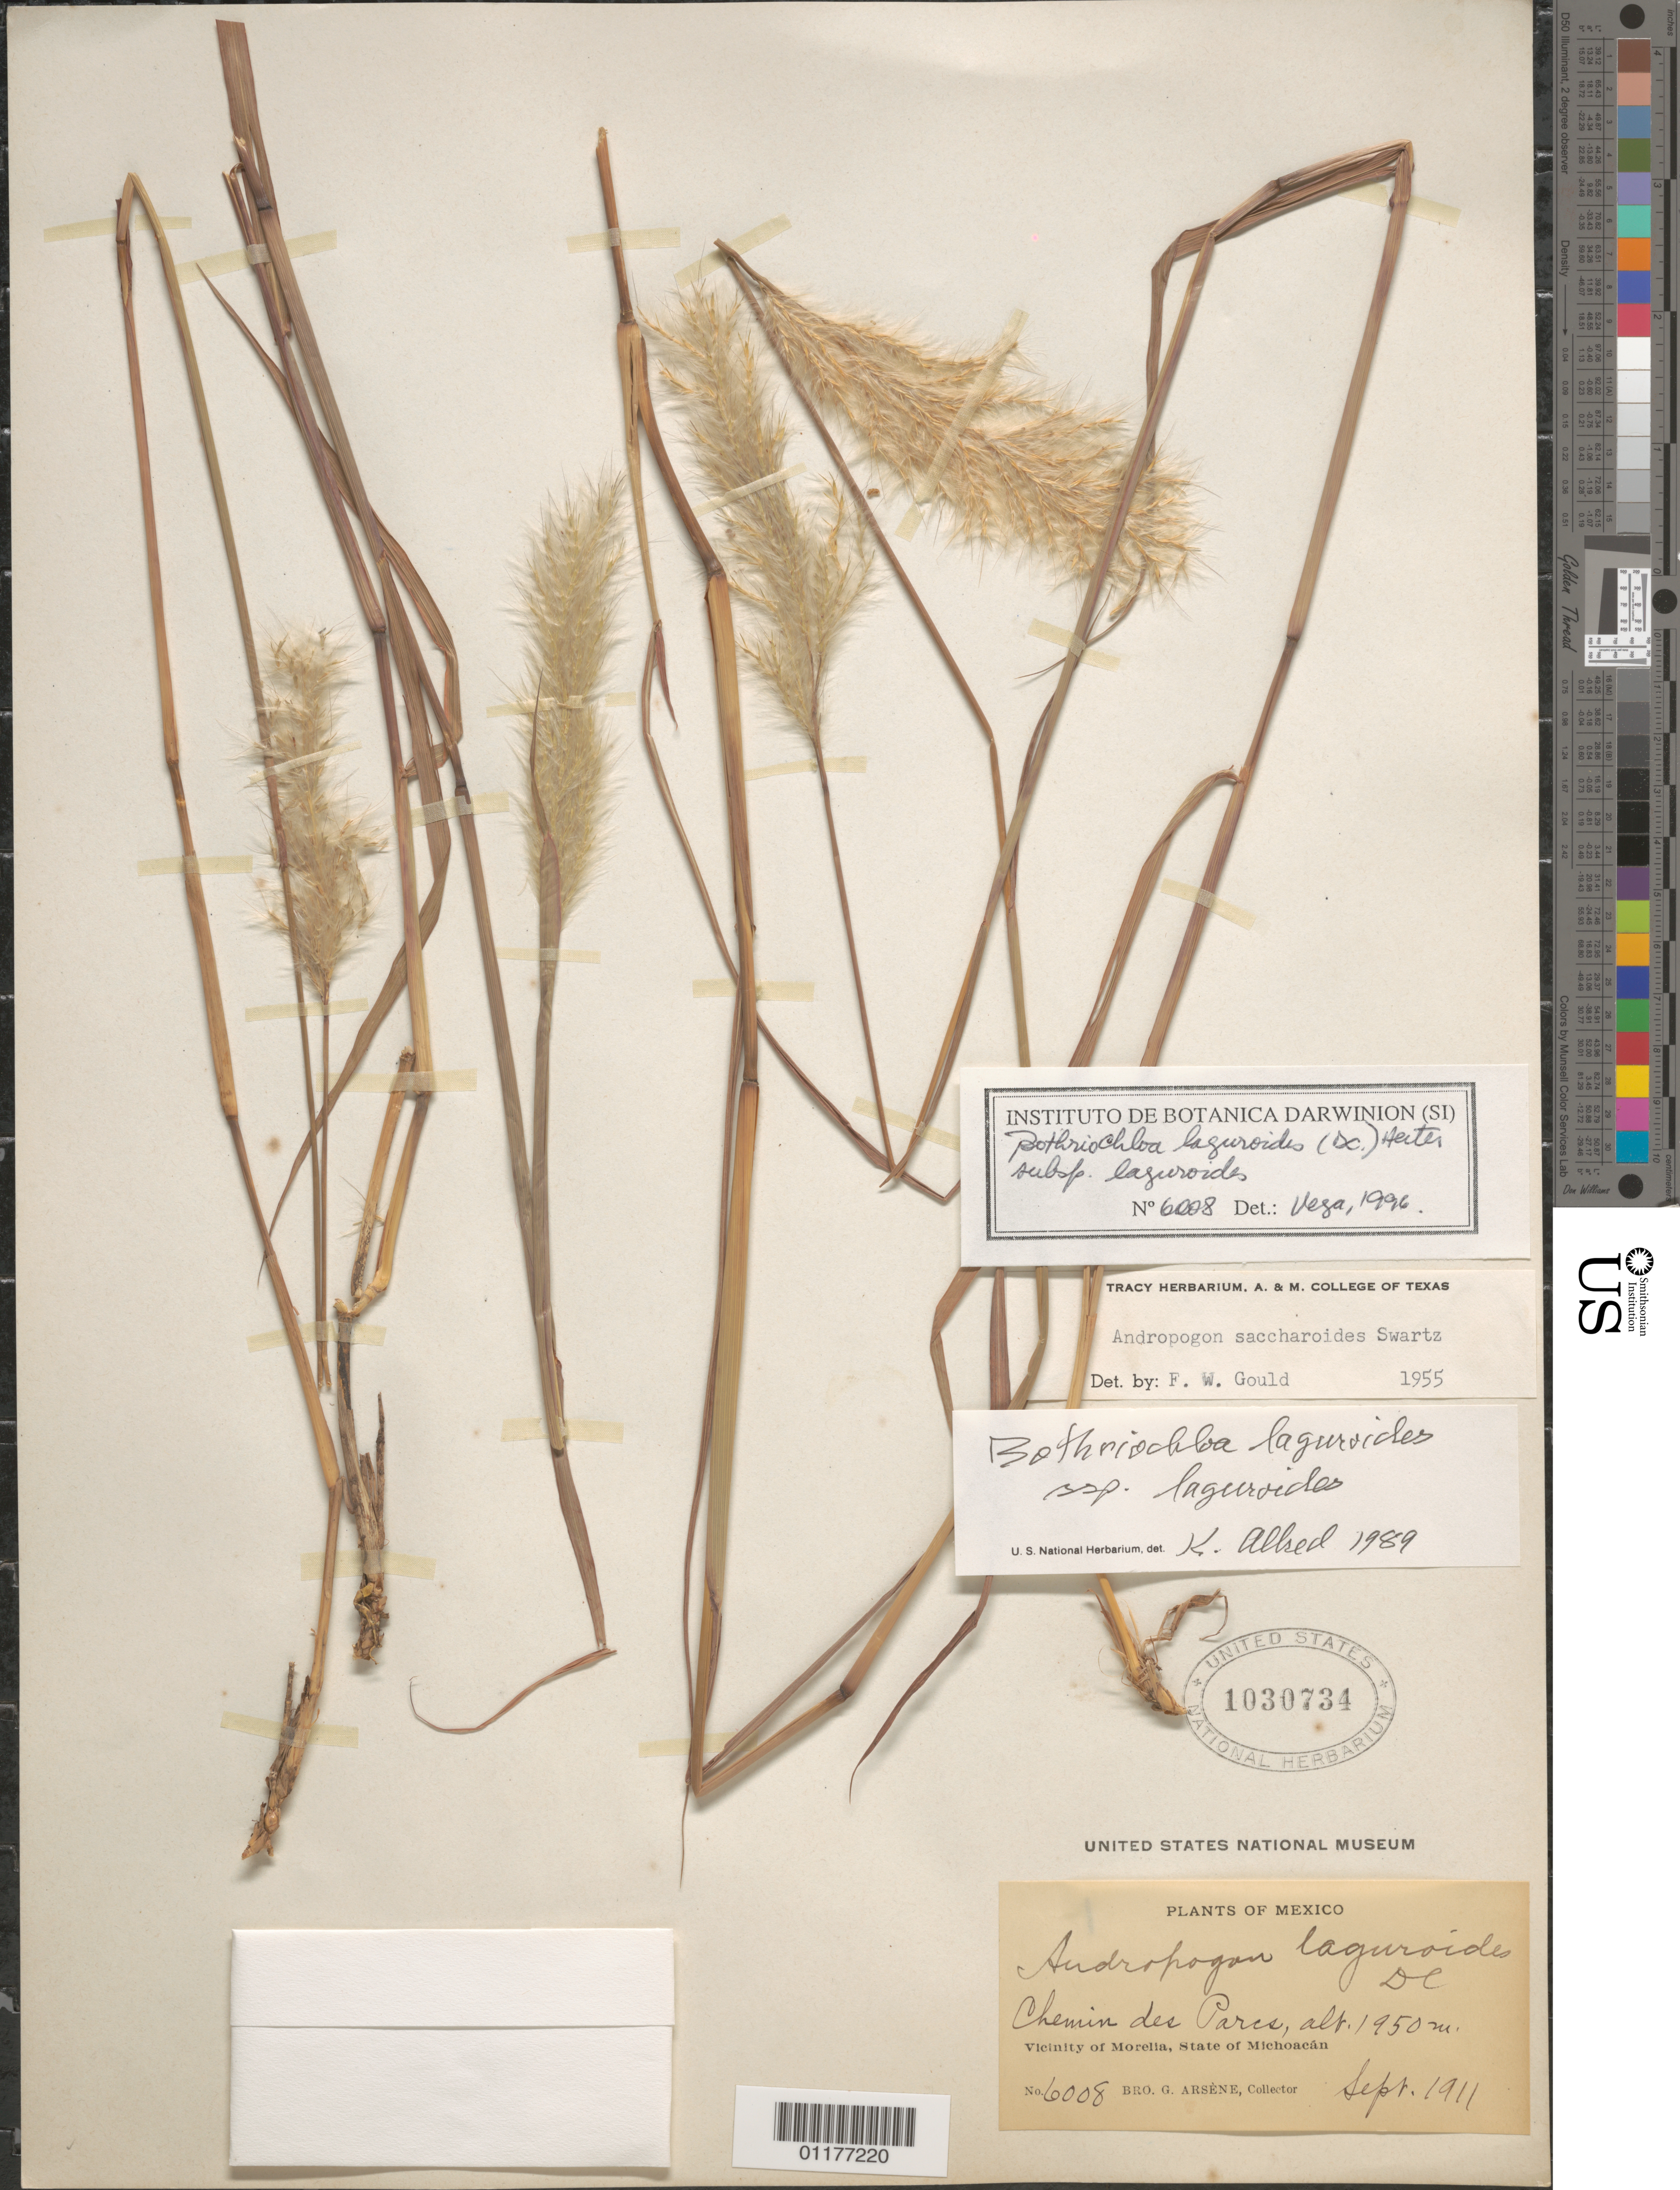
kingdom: Plantae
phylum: Tracheophyta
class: Liliopsida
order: Poales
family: Poaceae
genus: Bothriochloa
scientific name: Bothriochloa laguroides subsp. laguroides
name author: (DC.) Herter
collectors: Bro. G. Arsène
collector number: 6008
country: Mexico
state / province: Michoacán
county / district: Morelia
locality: chemin des Parcs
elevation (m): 1950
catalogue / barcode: US 1030734